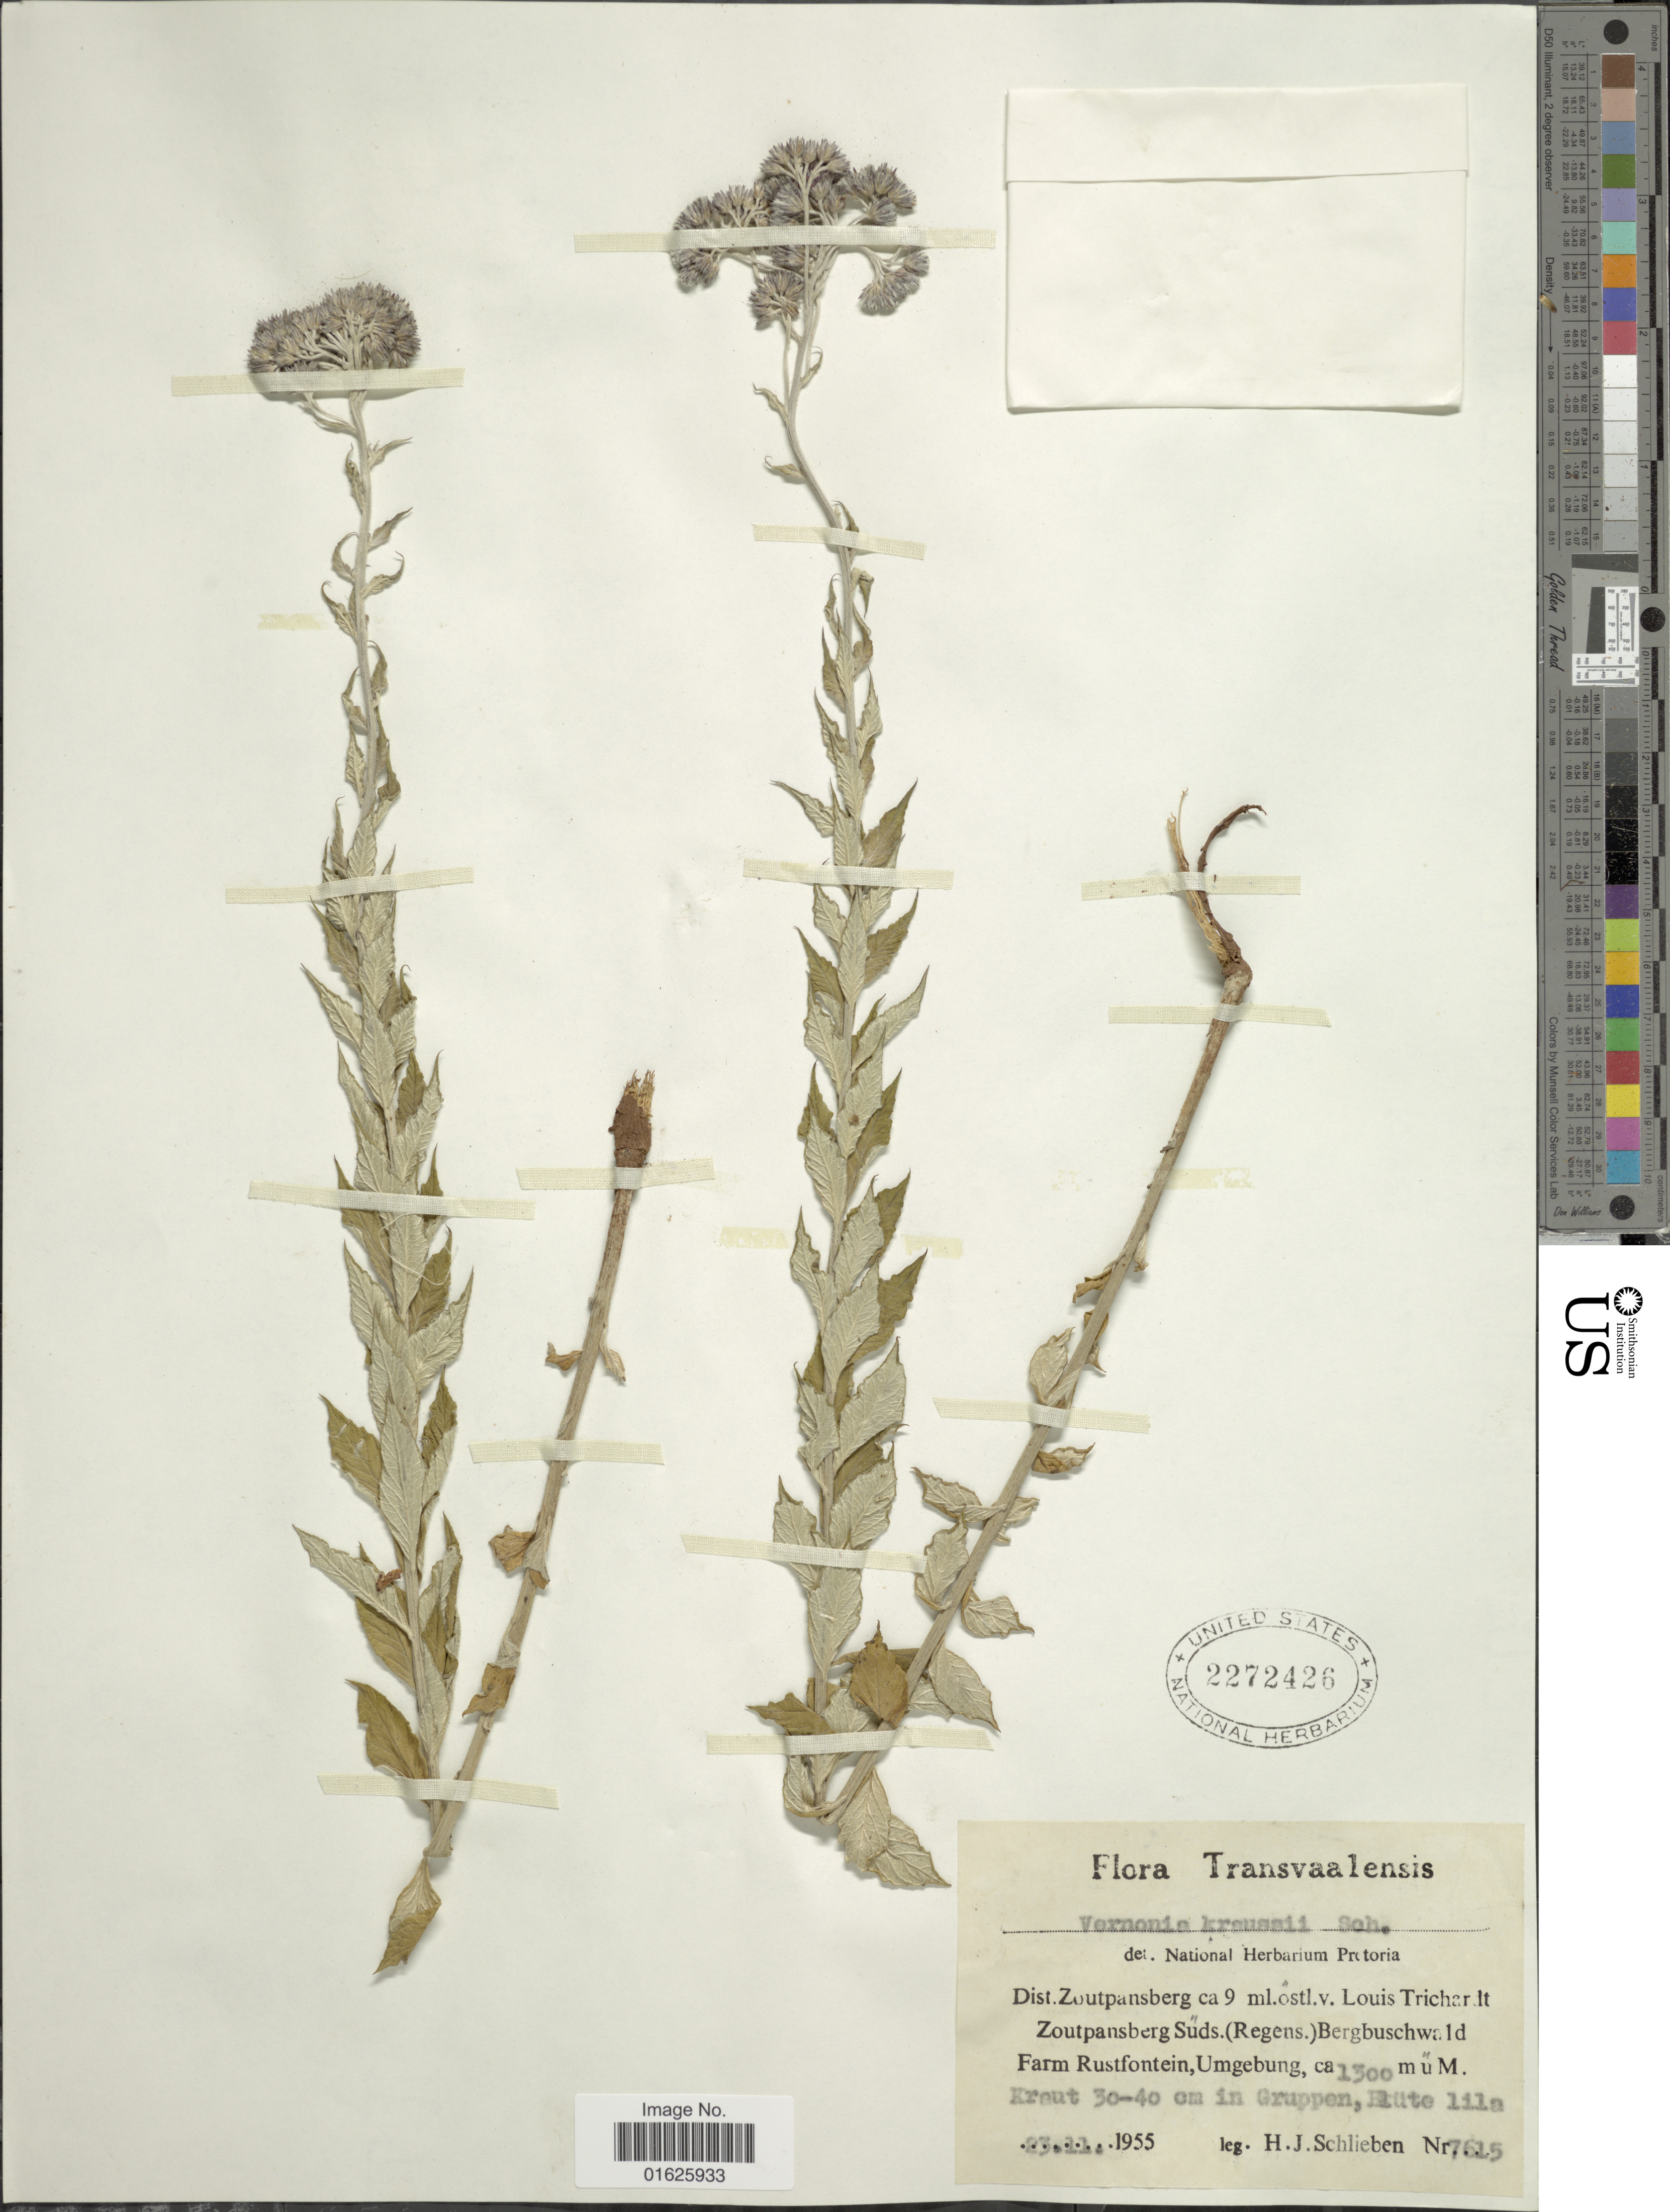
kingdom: Plantae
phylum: Tracheophyta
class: Magnoliopsida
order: Asterales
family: Asteraceae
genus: Hilliardiella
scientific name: Hilliardiella oligocephala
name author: (DC.) H. Rob.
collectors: H. J. Schlieben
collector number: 7615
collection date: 1955-11-23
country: South Africa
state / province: Limpopo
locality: Transvaalensis, Dist Zoutpansberg ca 9 ml östl v Louis Trichardt Zoutpansberg Süds (Regens) Bergbuschwald Farm Rustfontein, Umgebung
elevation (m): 1300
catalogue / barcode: US 2272426